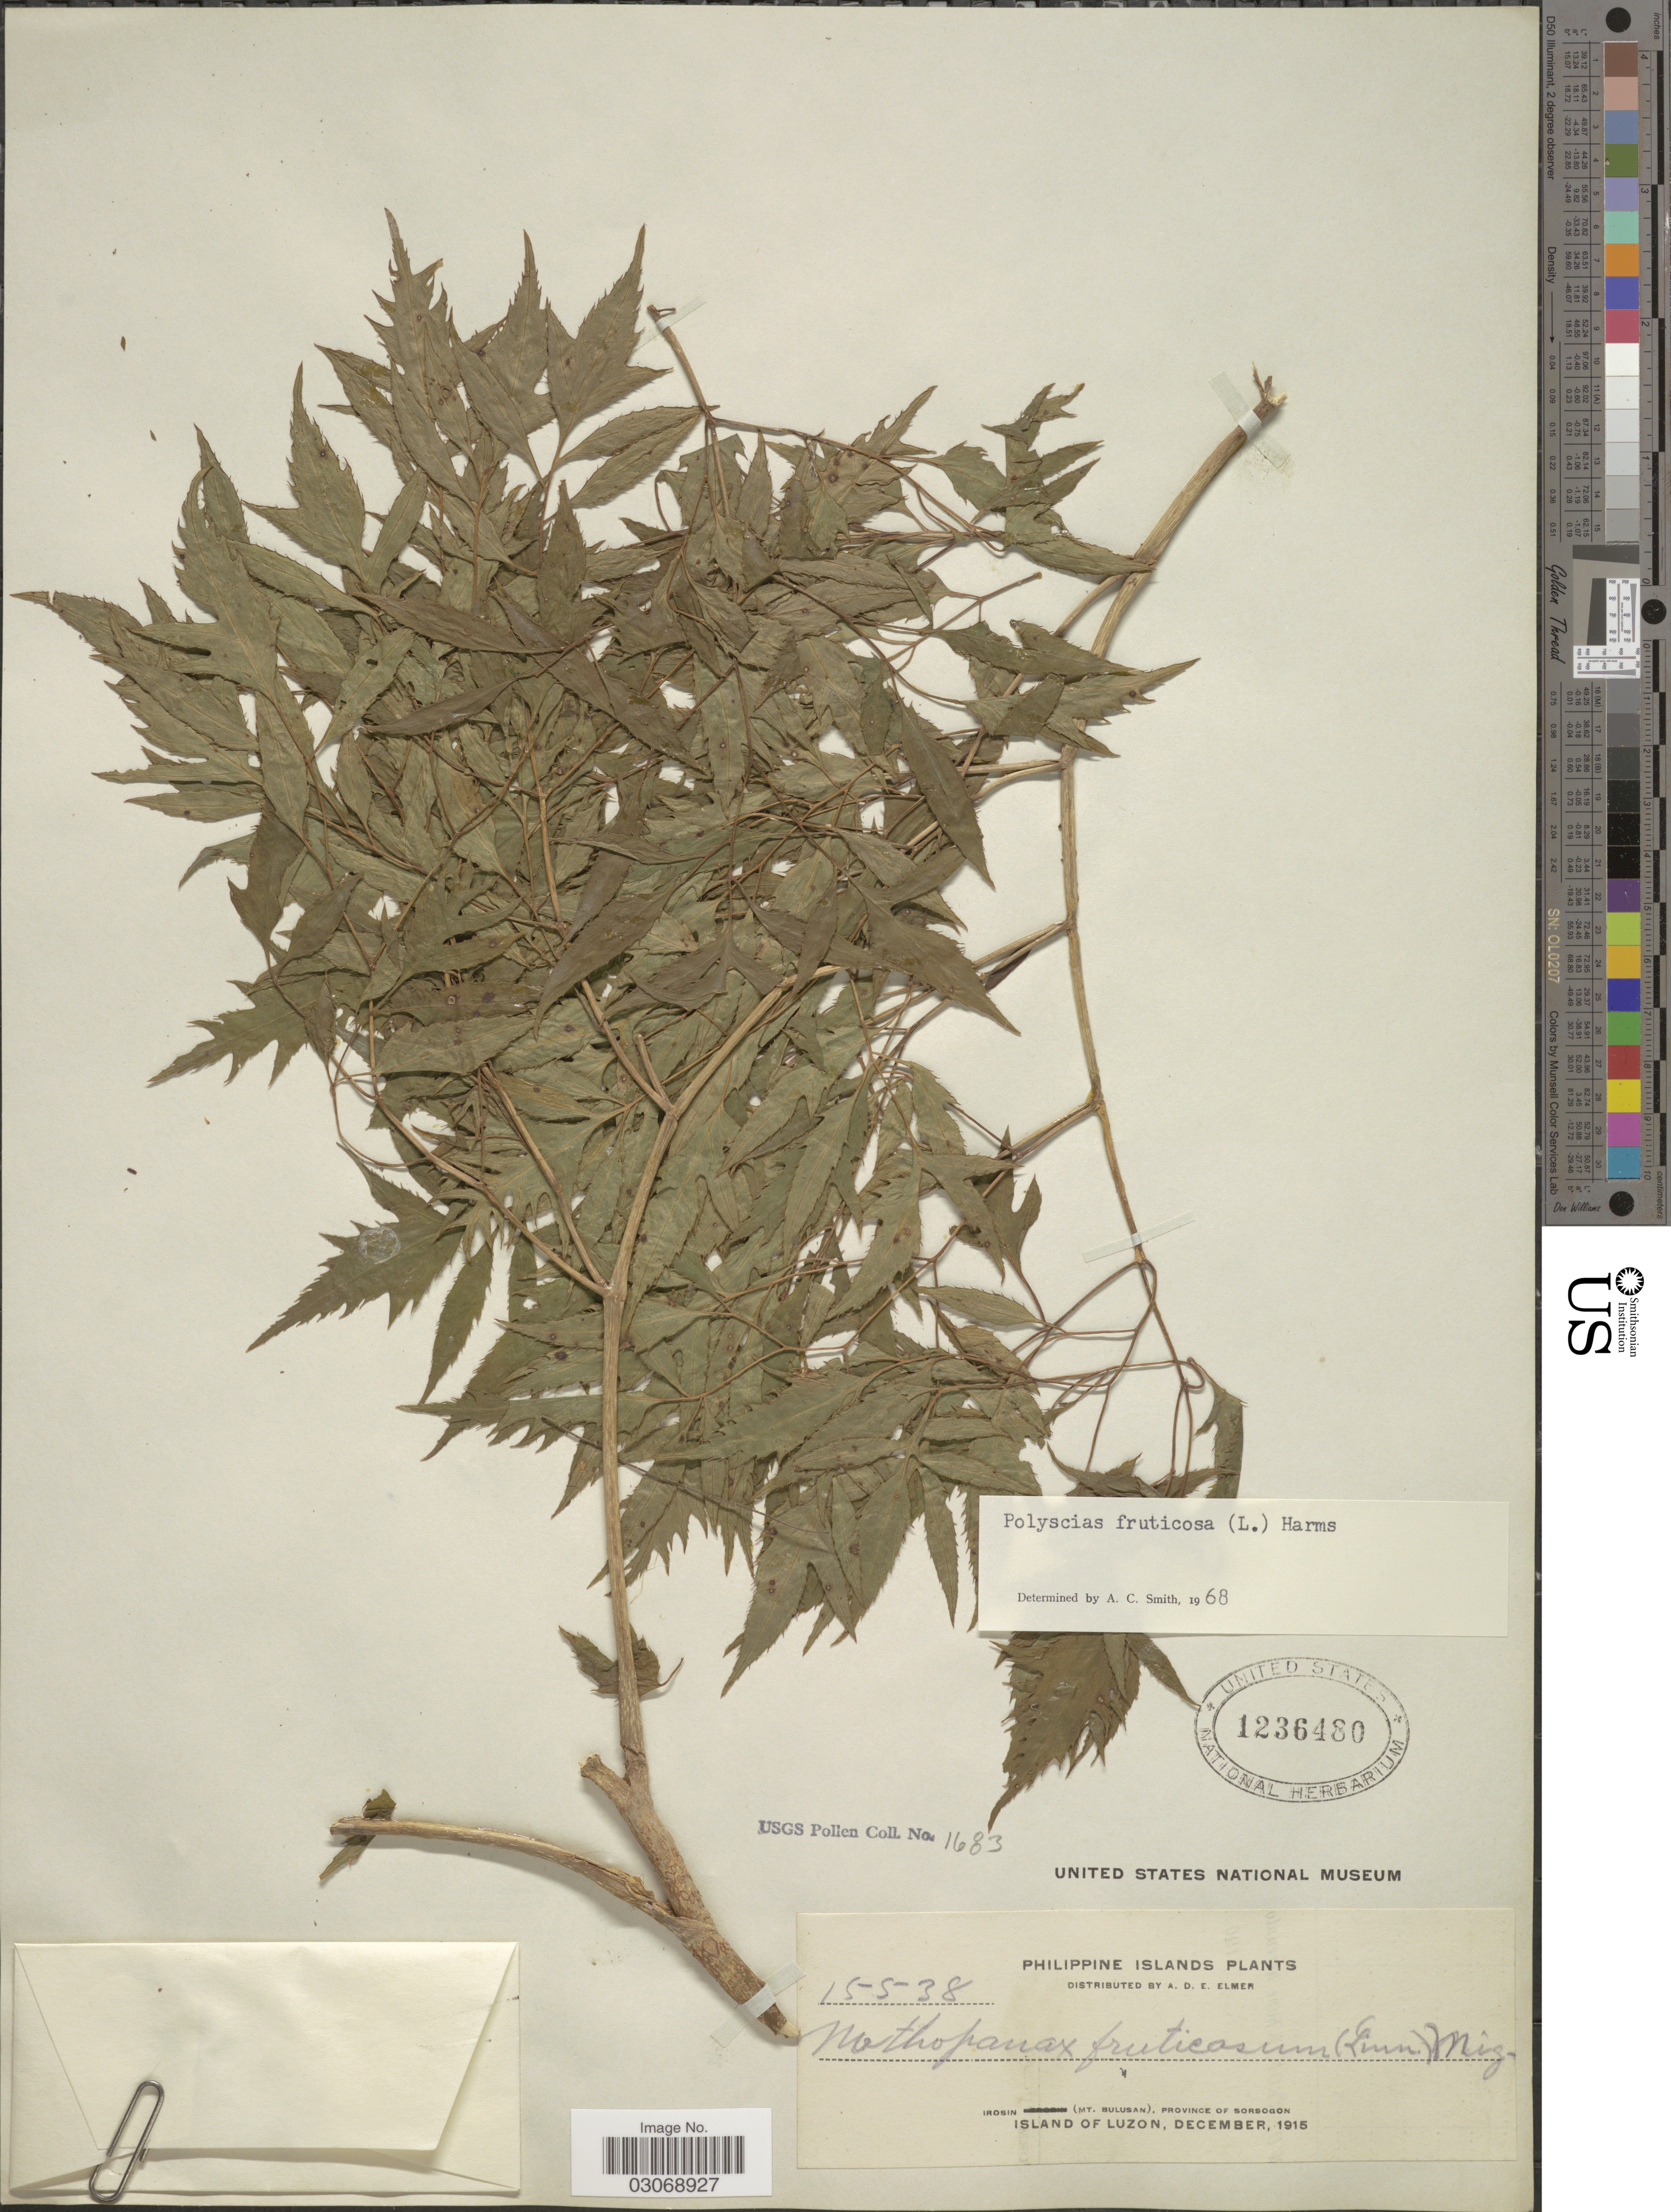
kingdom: Plantae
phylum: Tracheophyta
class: Magnoliopsida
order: Apiales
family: Araliaceae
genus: Polyscias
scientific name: Polyscias fruticosa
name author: (L.) Harms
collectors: A. D. E. Elmer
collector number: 15538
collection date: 1915-12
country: Philippines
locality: Philippine Islands. Irosin (Mt. Bulusan), Province of Sorsogon. Island of Luzon.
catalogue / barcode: US 1236480